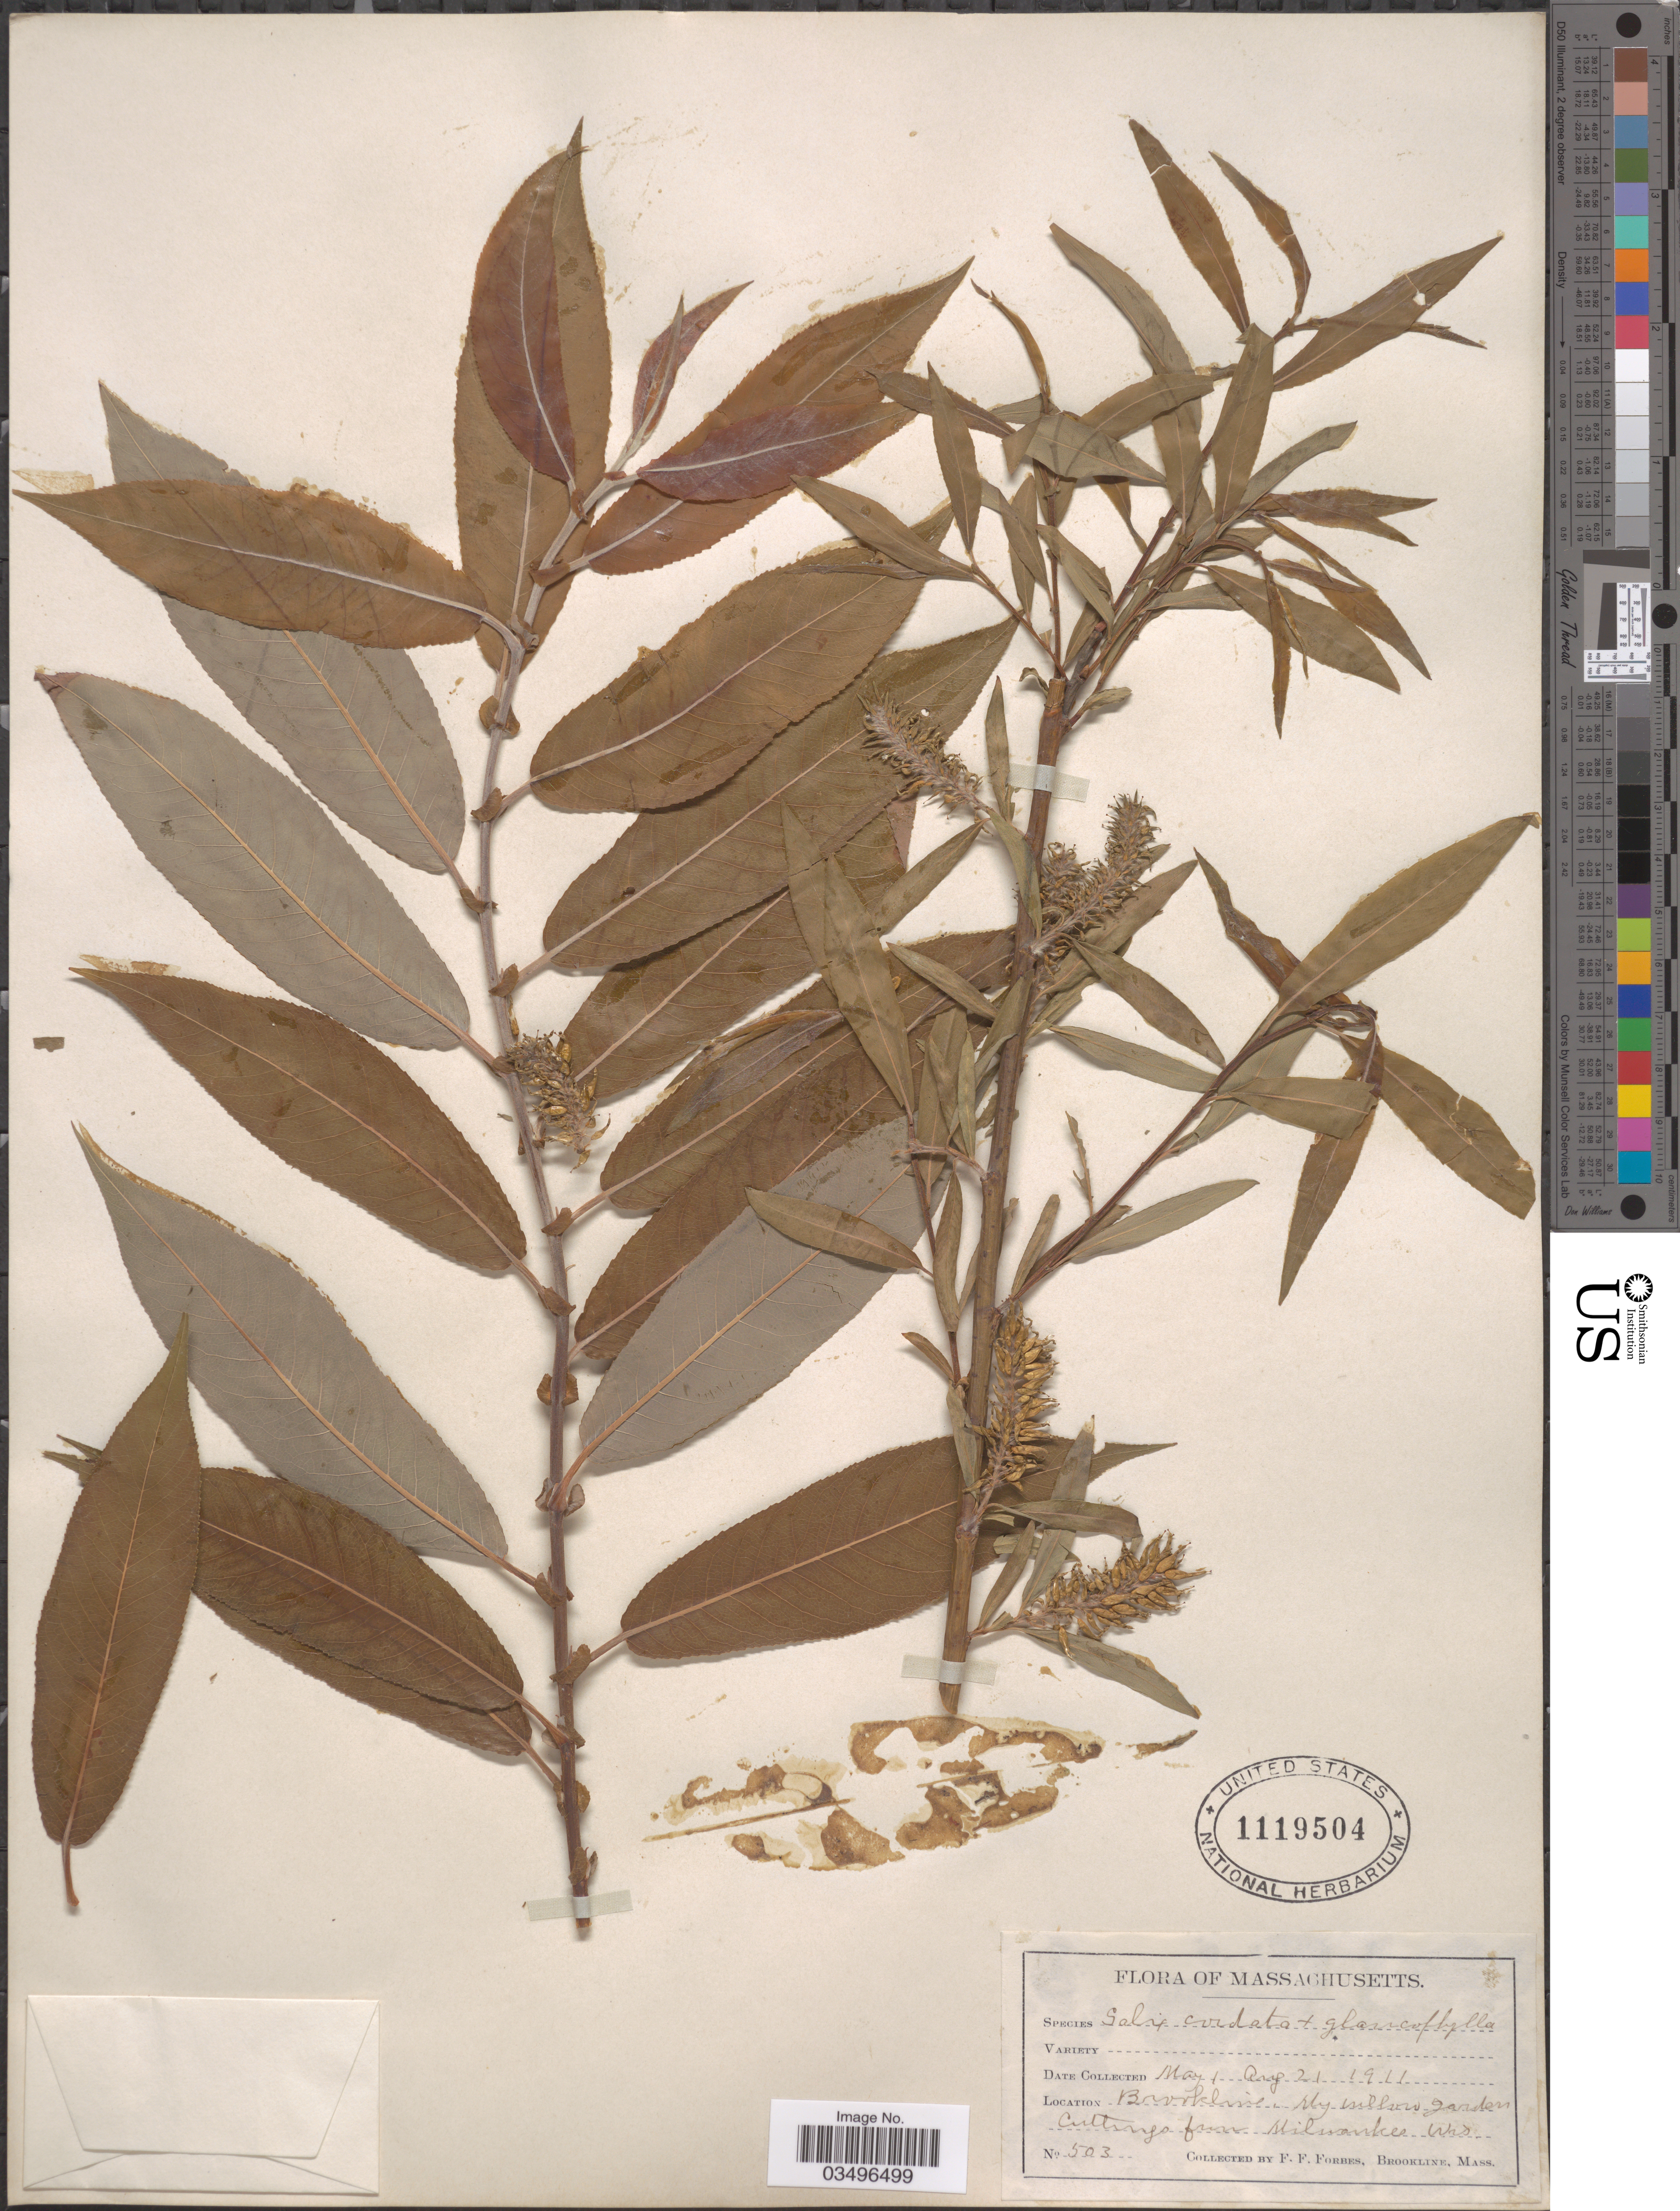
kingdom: Plantae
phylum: Tracheophyta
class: Magnoliopsida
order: Malpighiales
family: Salicaceae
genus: Salix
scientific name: Salix cordata x S. glaucophylla Andersson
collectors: F. Forbes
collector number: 503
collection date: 1911-05-01/1911-08-21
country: United States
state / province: Massachusetts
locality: Brookline. My willow garden.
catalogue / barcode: US 1119504